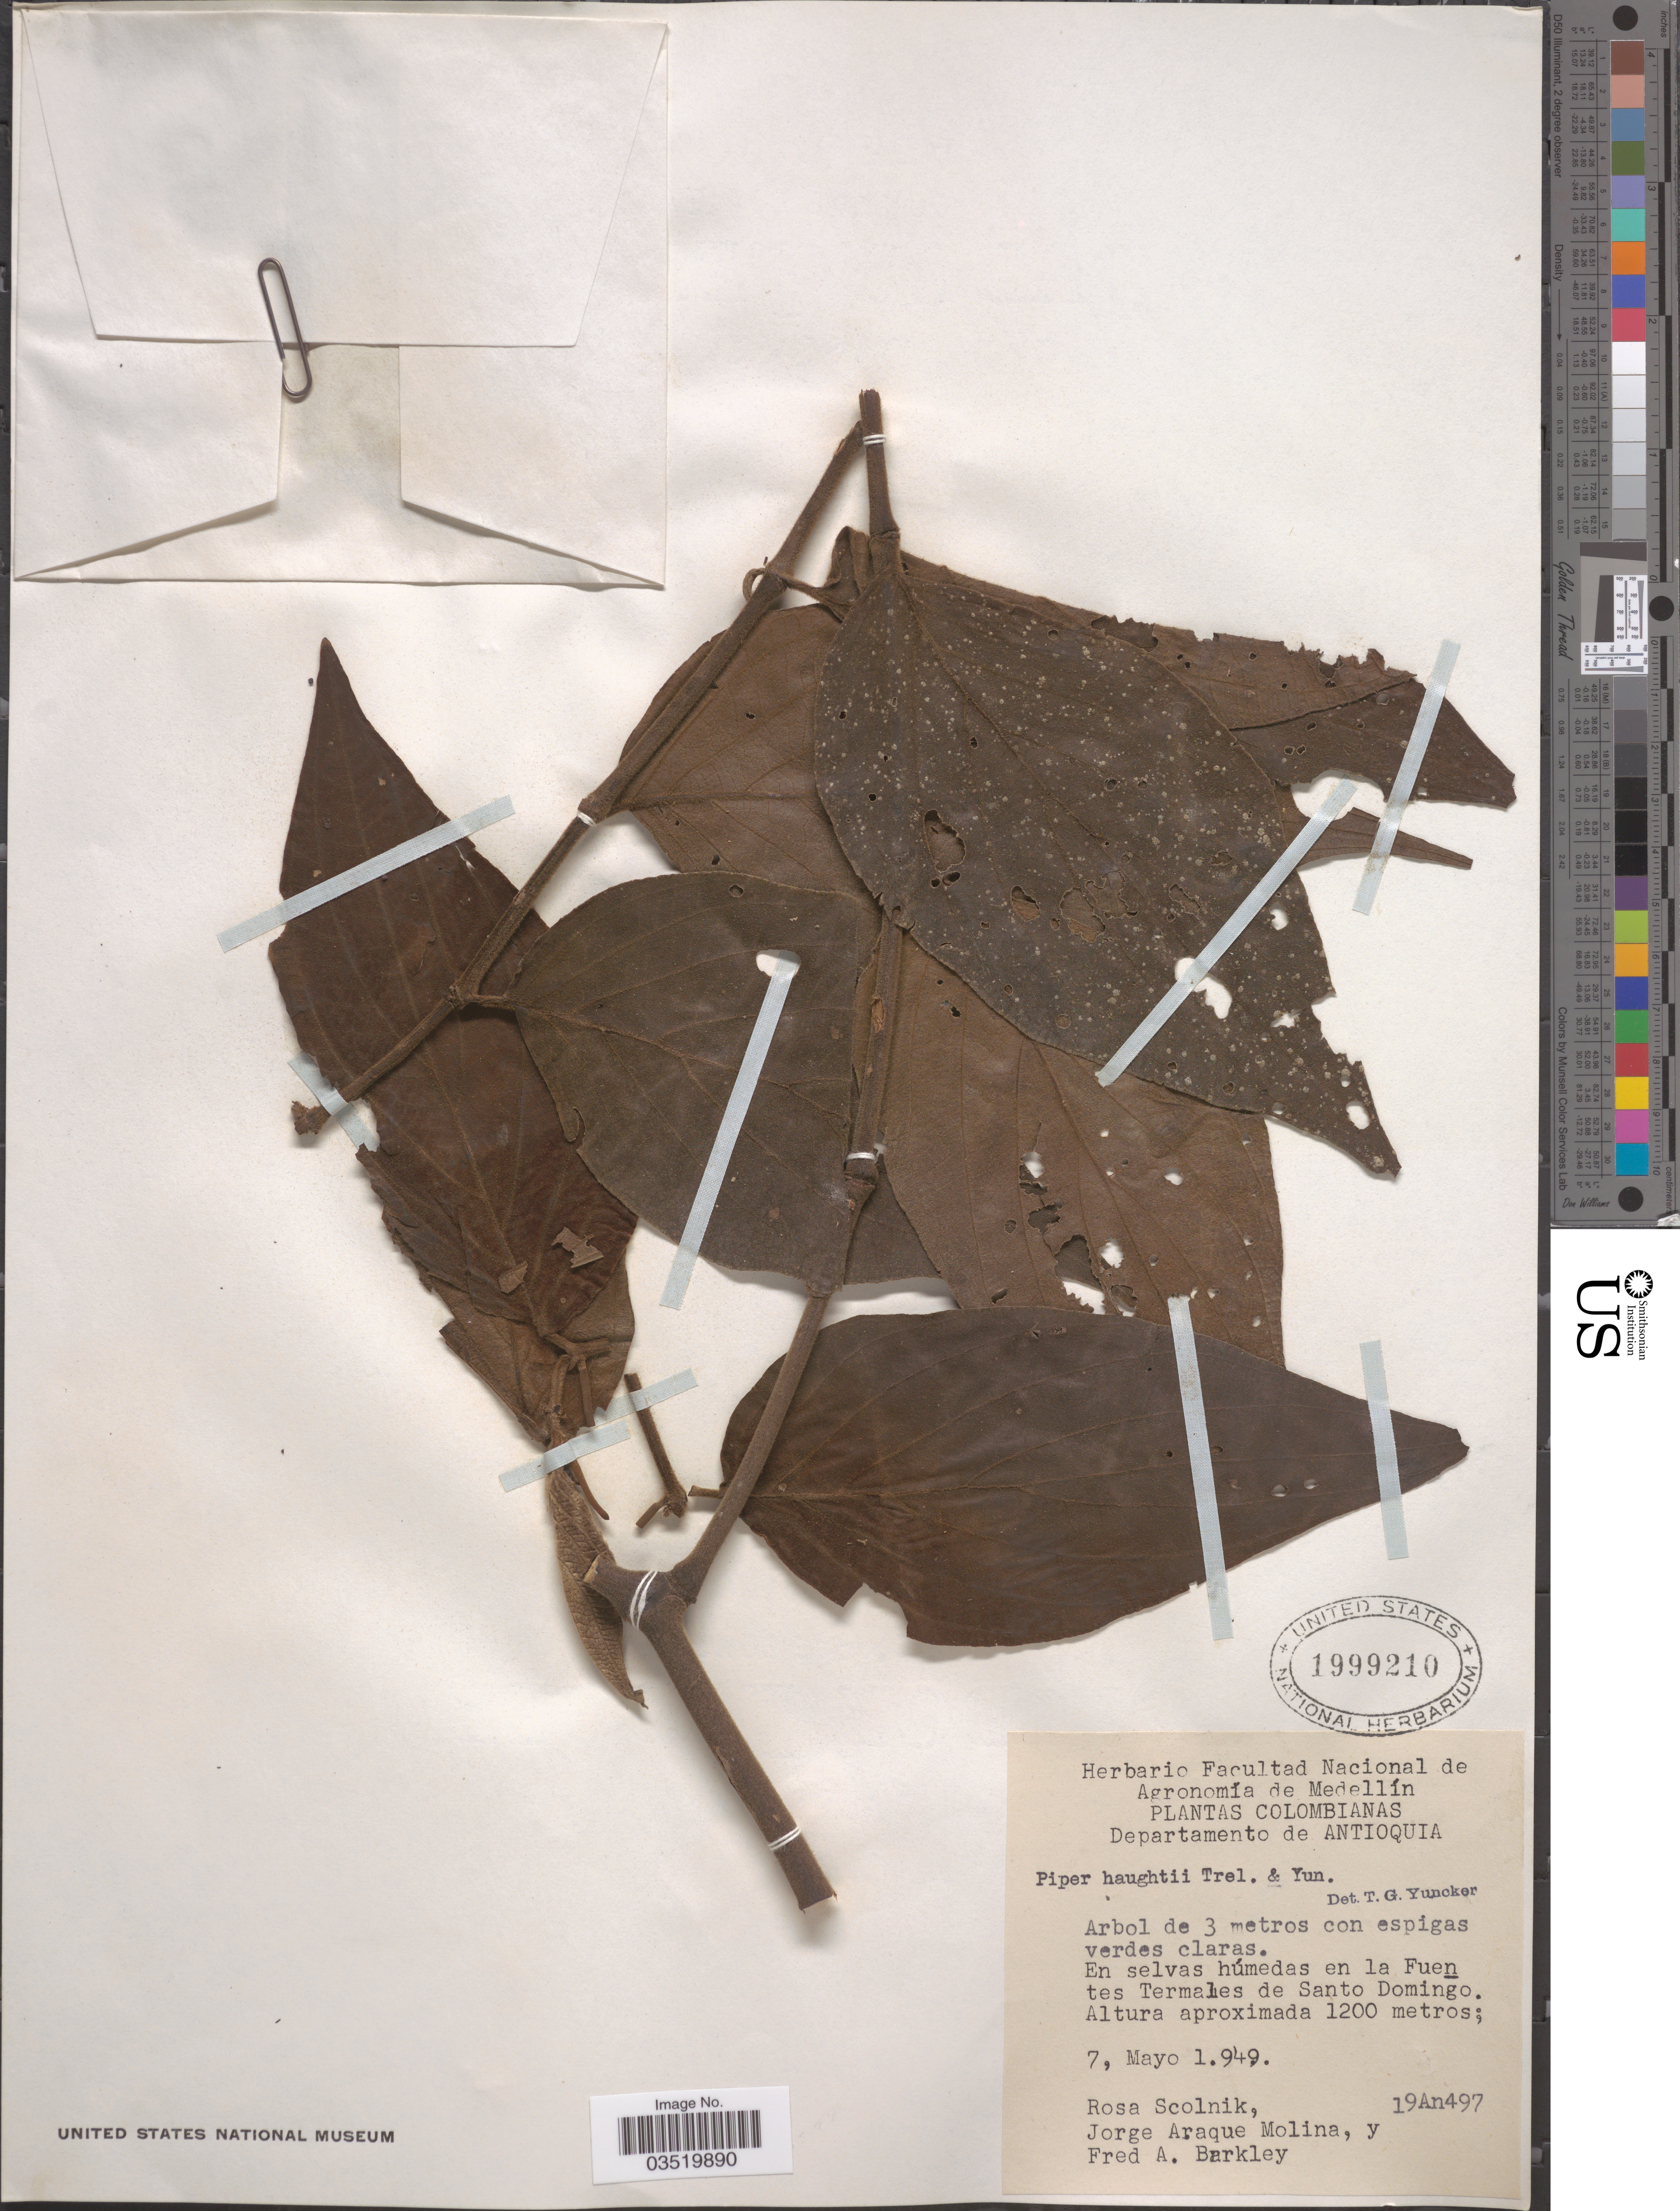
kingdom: Plantae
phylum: Tracheophyta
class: Magnoliopsida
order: Piperales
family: Piperaceae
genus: Piper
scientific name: Piper haughtii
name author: Trel. & Yunck.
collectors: R. Scolnik, J. A. Molina & F. A. Barkley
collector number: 19An497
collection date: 1949-05-07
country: Colombia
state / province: Antioquia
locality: Departamento de Antioquia. En la Fuentes Termales de Santo Domingo.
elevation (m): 1200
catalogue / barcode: US 1999210